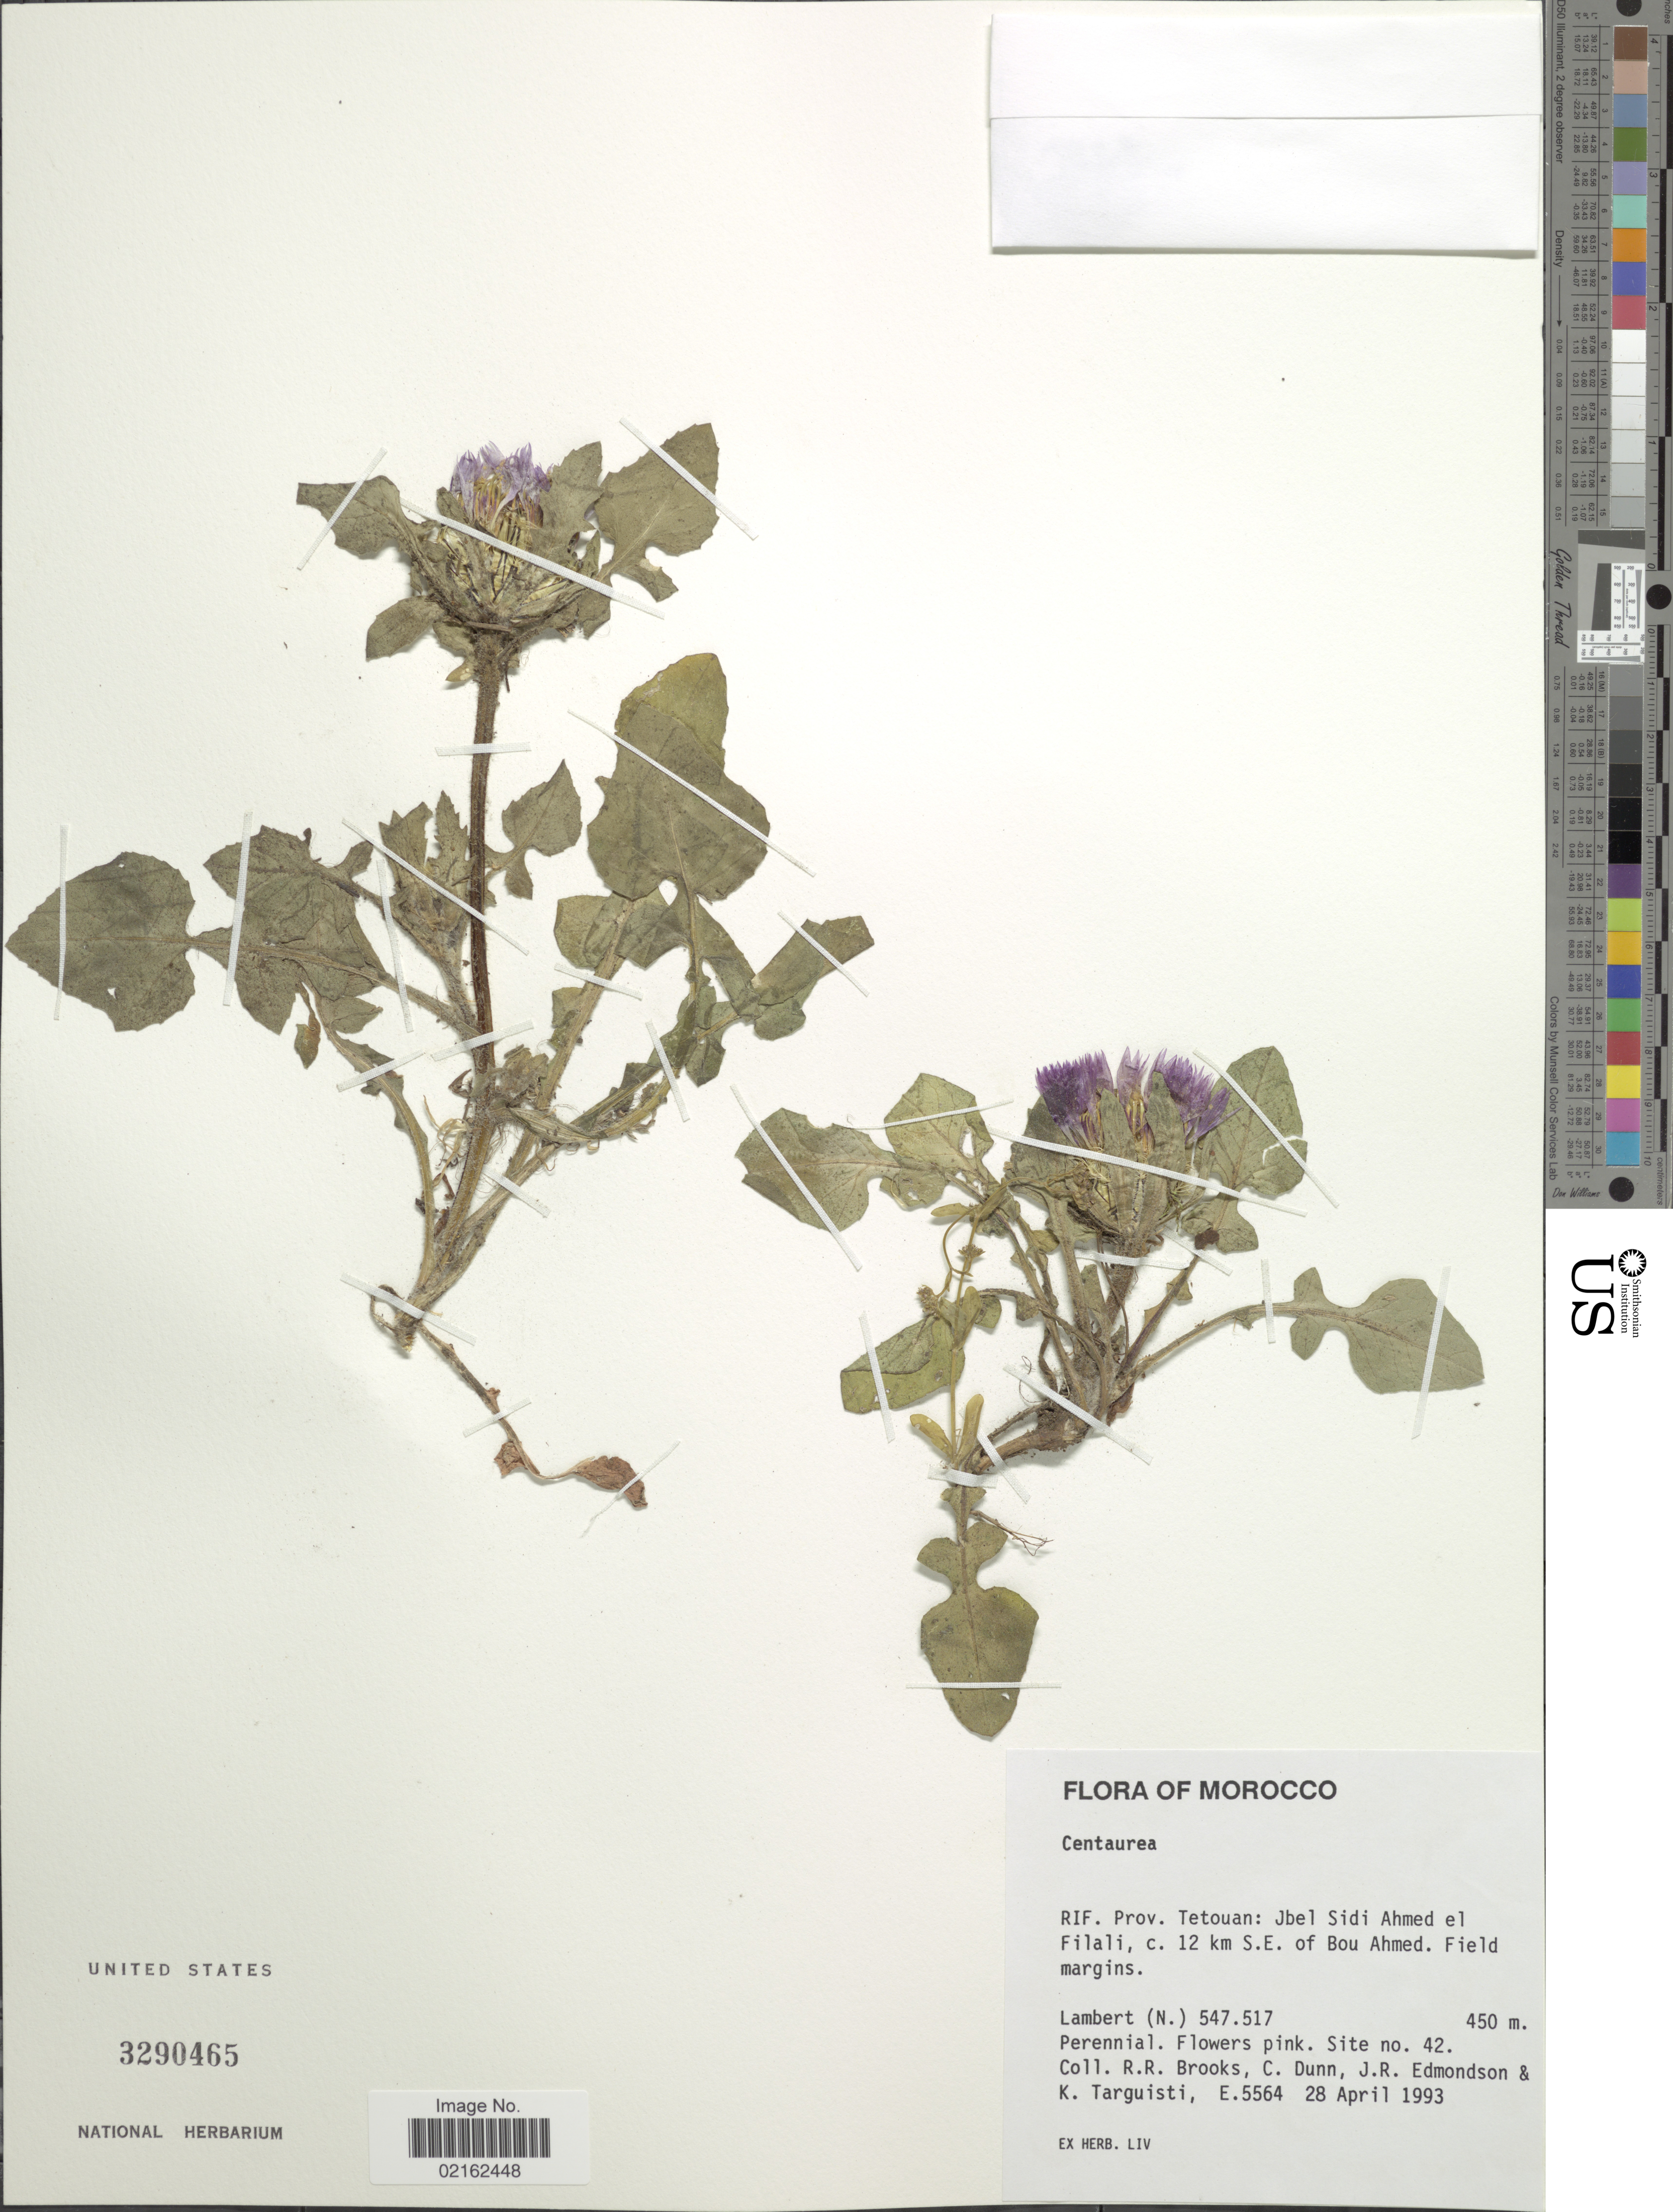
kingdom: Plantae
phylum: Tracheophyta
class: Magnoliopsida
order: Asterales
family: Asteraceae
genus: Centaurea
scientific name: Centaurea sp.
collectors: R. Brooks, C. Dunn, J. R. Edmondson & K. Targuisti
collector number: E5564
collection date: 1993-04-28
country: Morocco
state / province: Tanger-Tétouan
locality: RIF, Prov. Tetouan, Jbel Sidi Ahmed el Filali, c. 12 km S.E. of Bou Ahmed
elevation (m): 450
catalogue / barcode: US 3290465